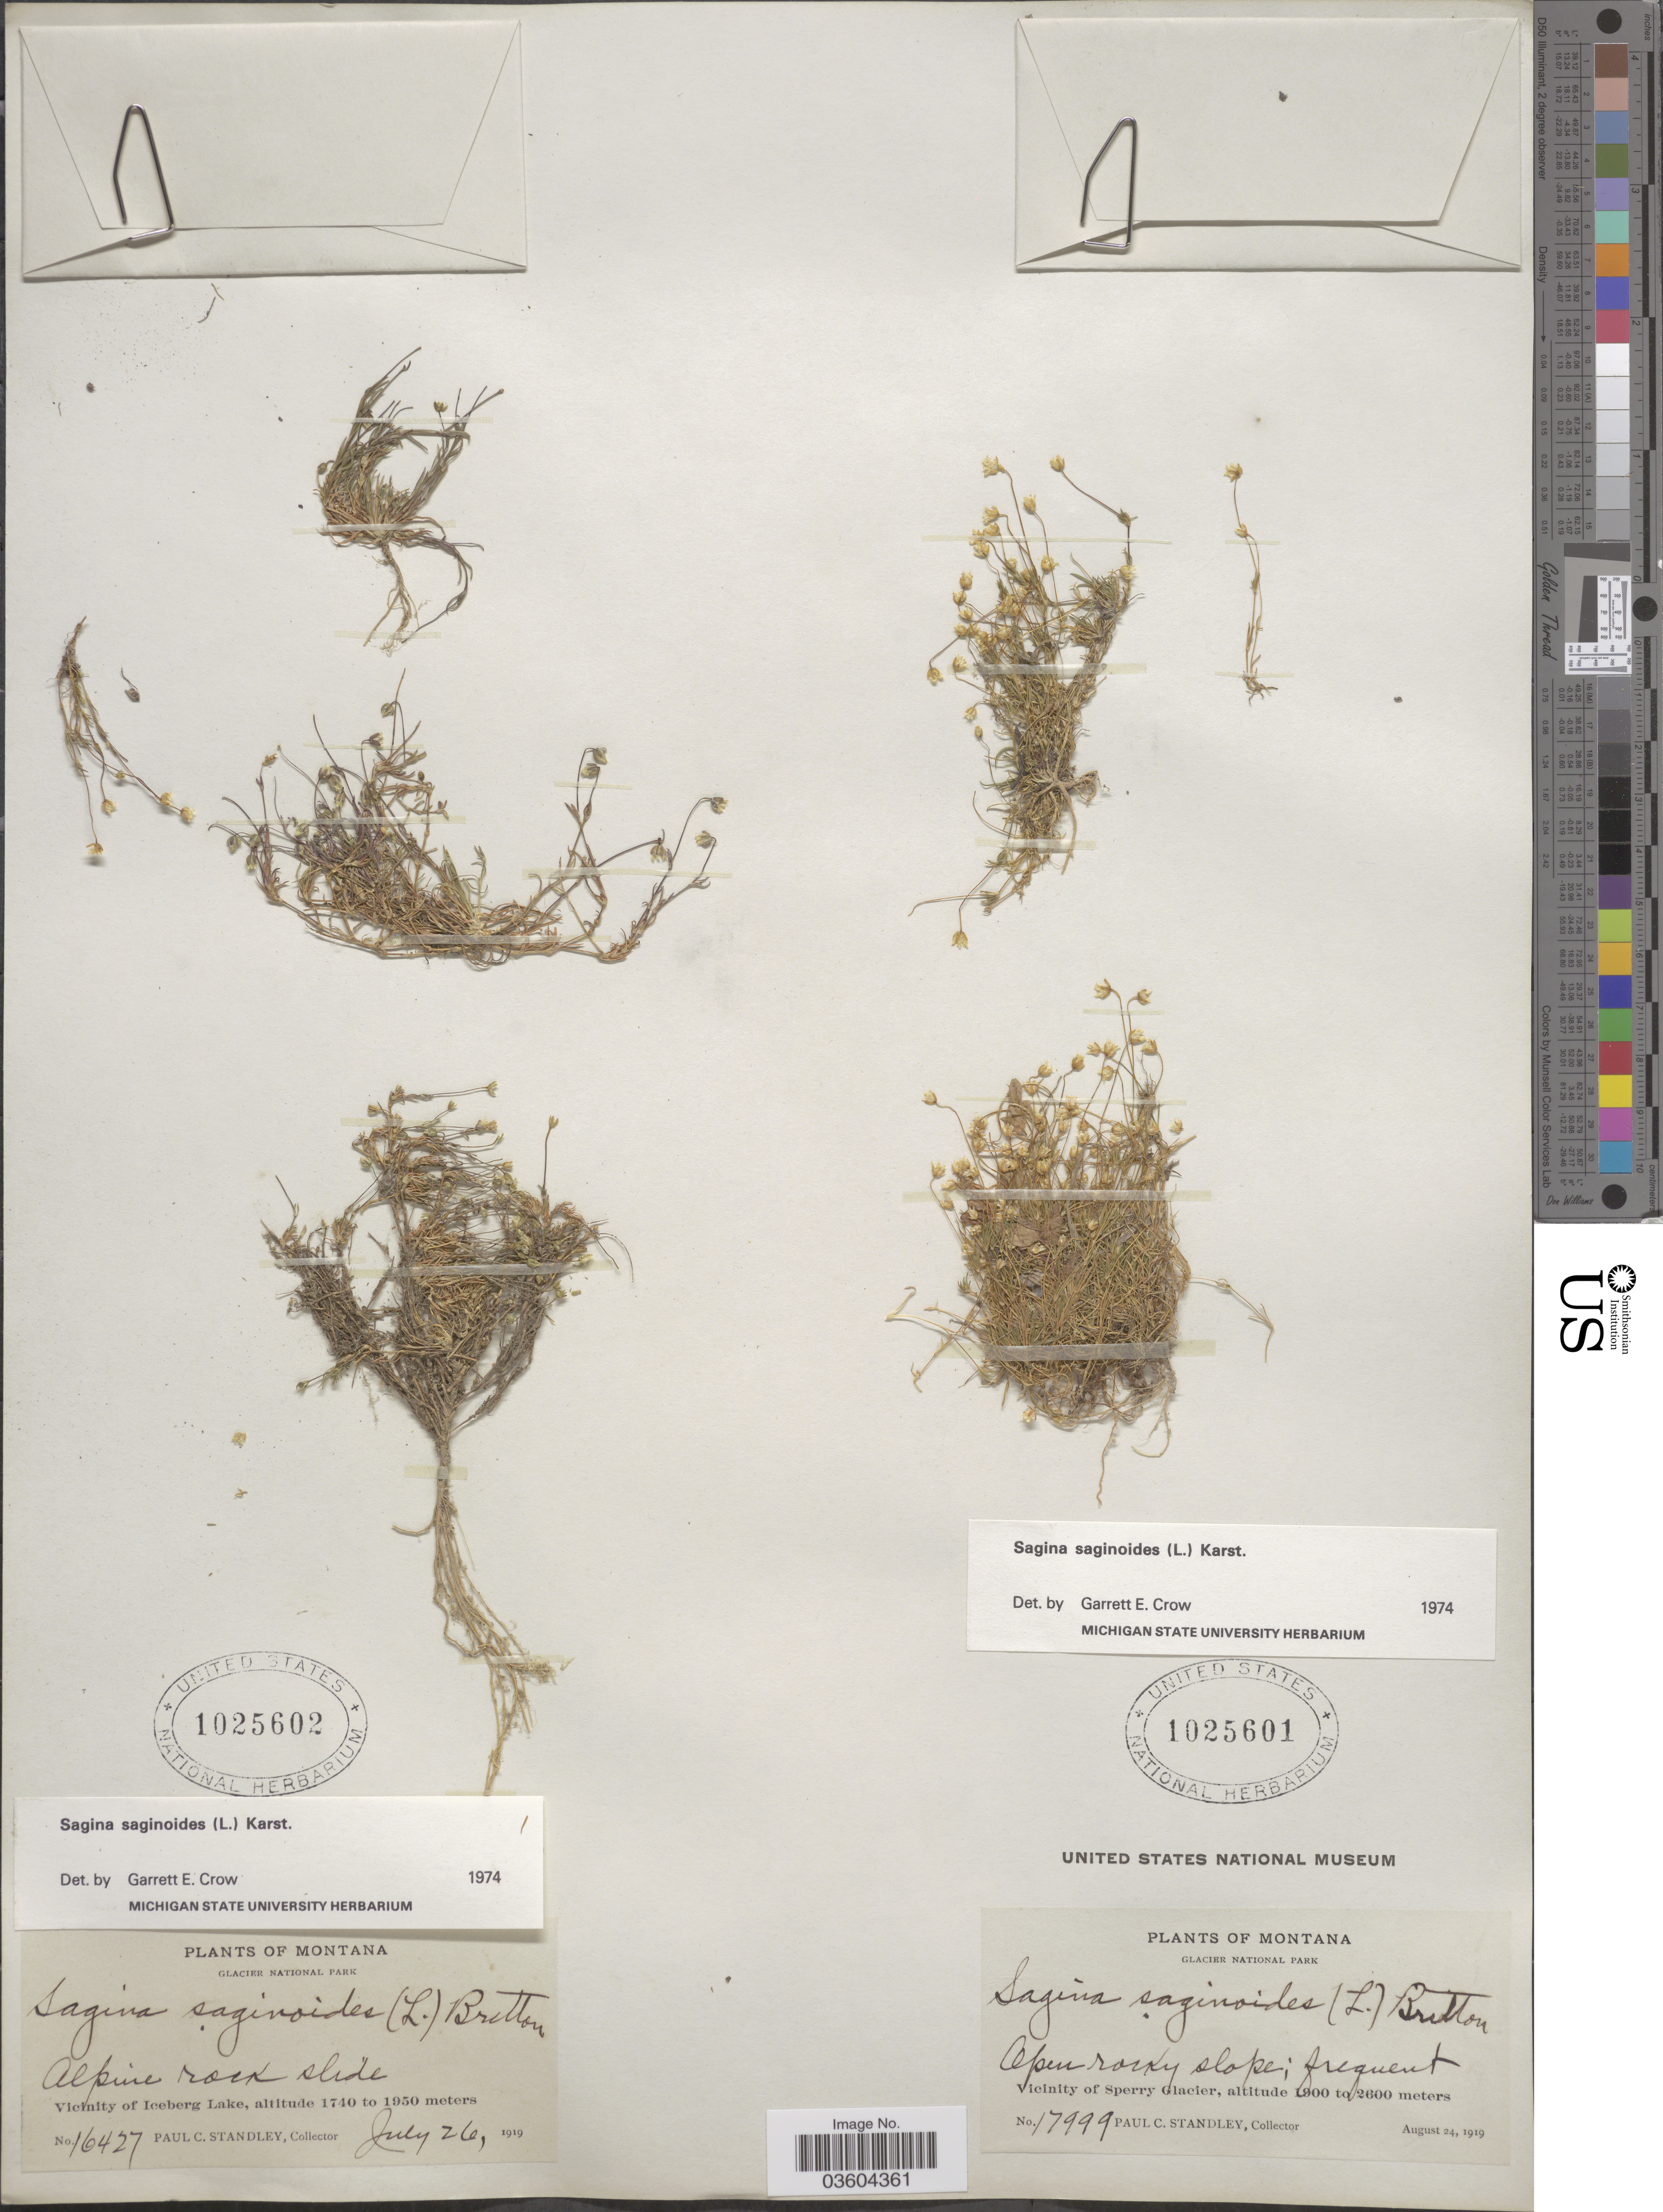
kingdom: Plantae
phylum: Tracheophyta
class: Magnoliopsida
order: Caryophyllales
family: Caryophyllaceae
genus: Sagina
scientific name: Sagina saginoides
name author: (L.) H. Karst.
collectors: P. C. Standley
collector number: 16427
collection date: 1919-07-26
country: United States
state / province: Montana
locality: Glacier National Park. Vicinity of Iceberg Lake.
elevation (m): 1740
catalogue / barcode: US 1025602